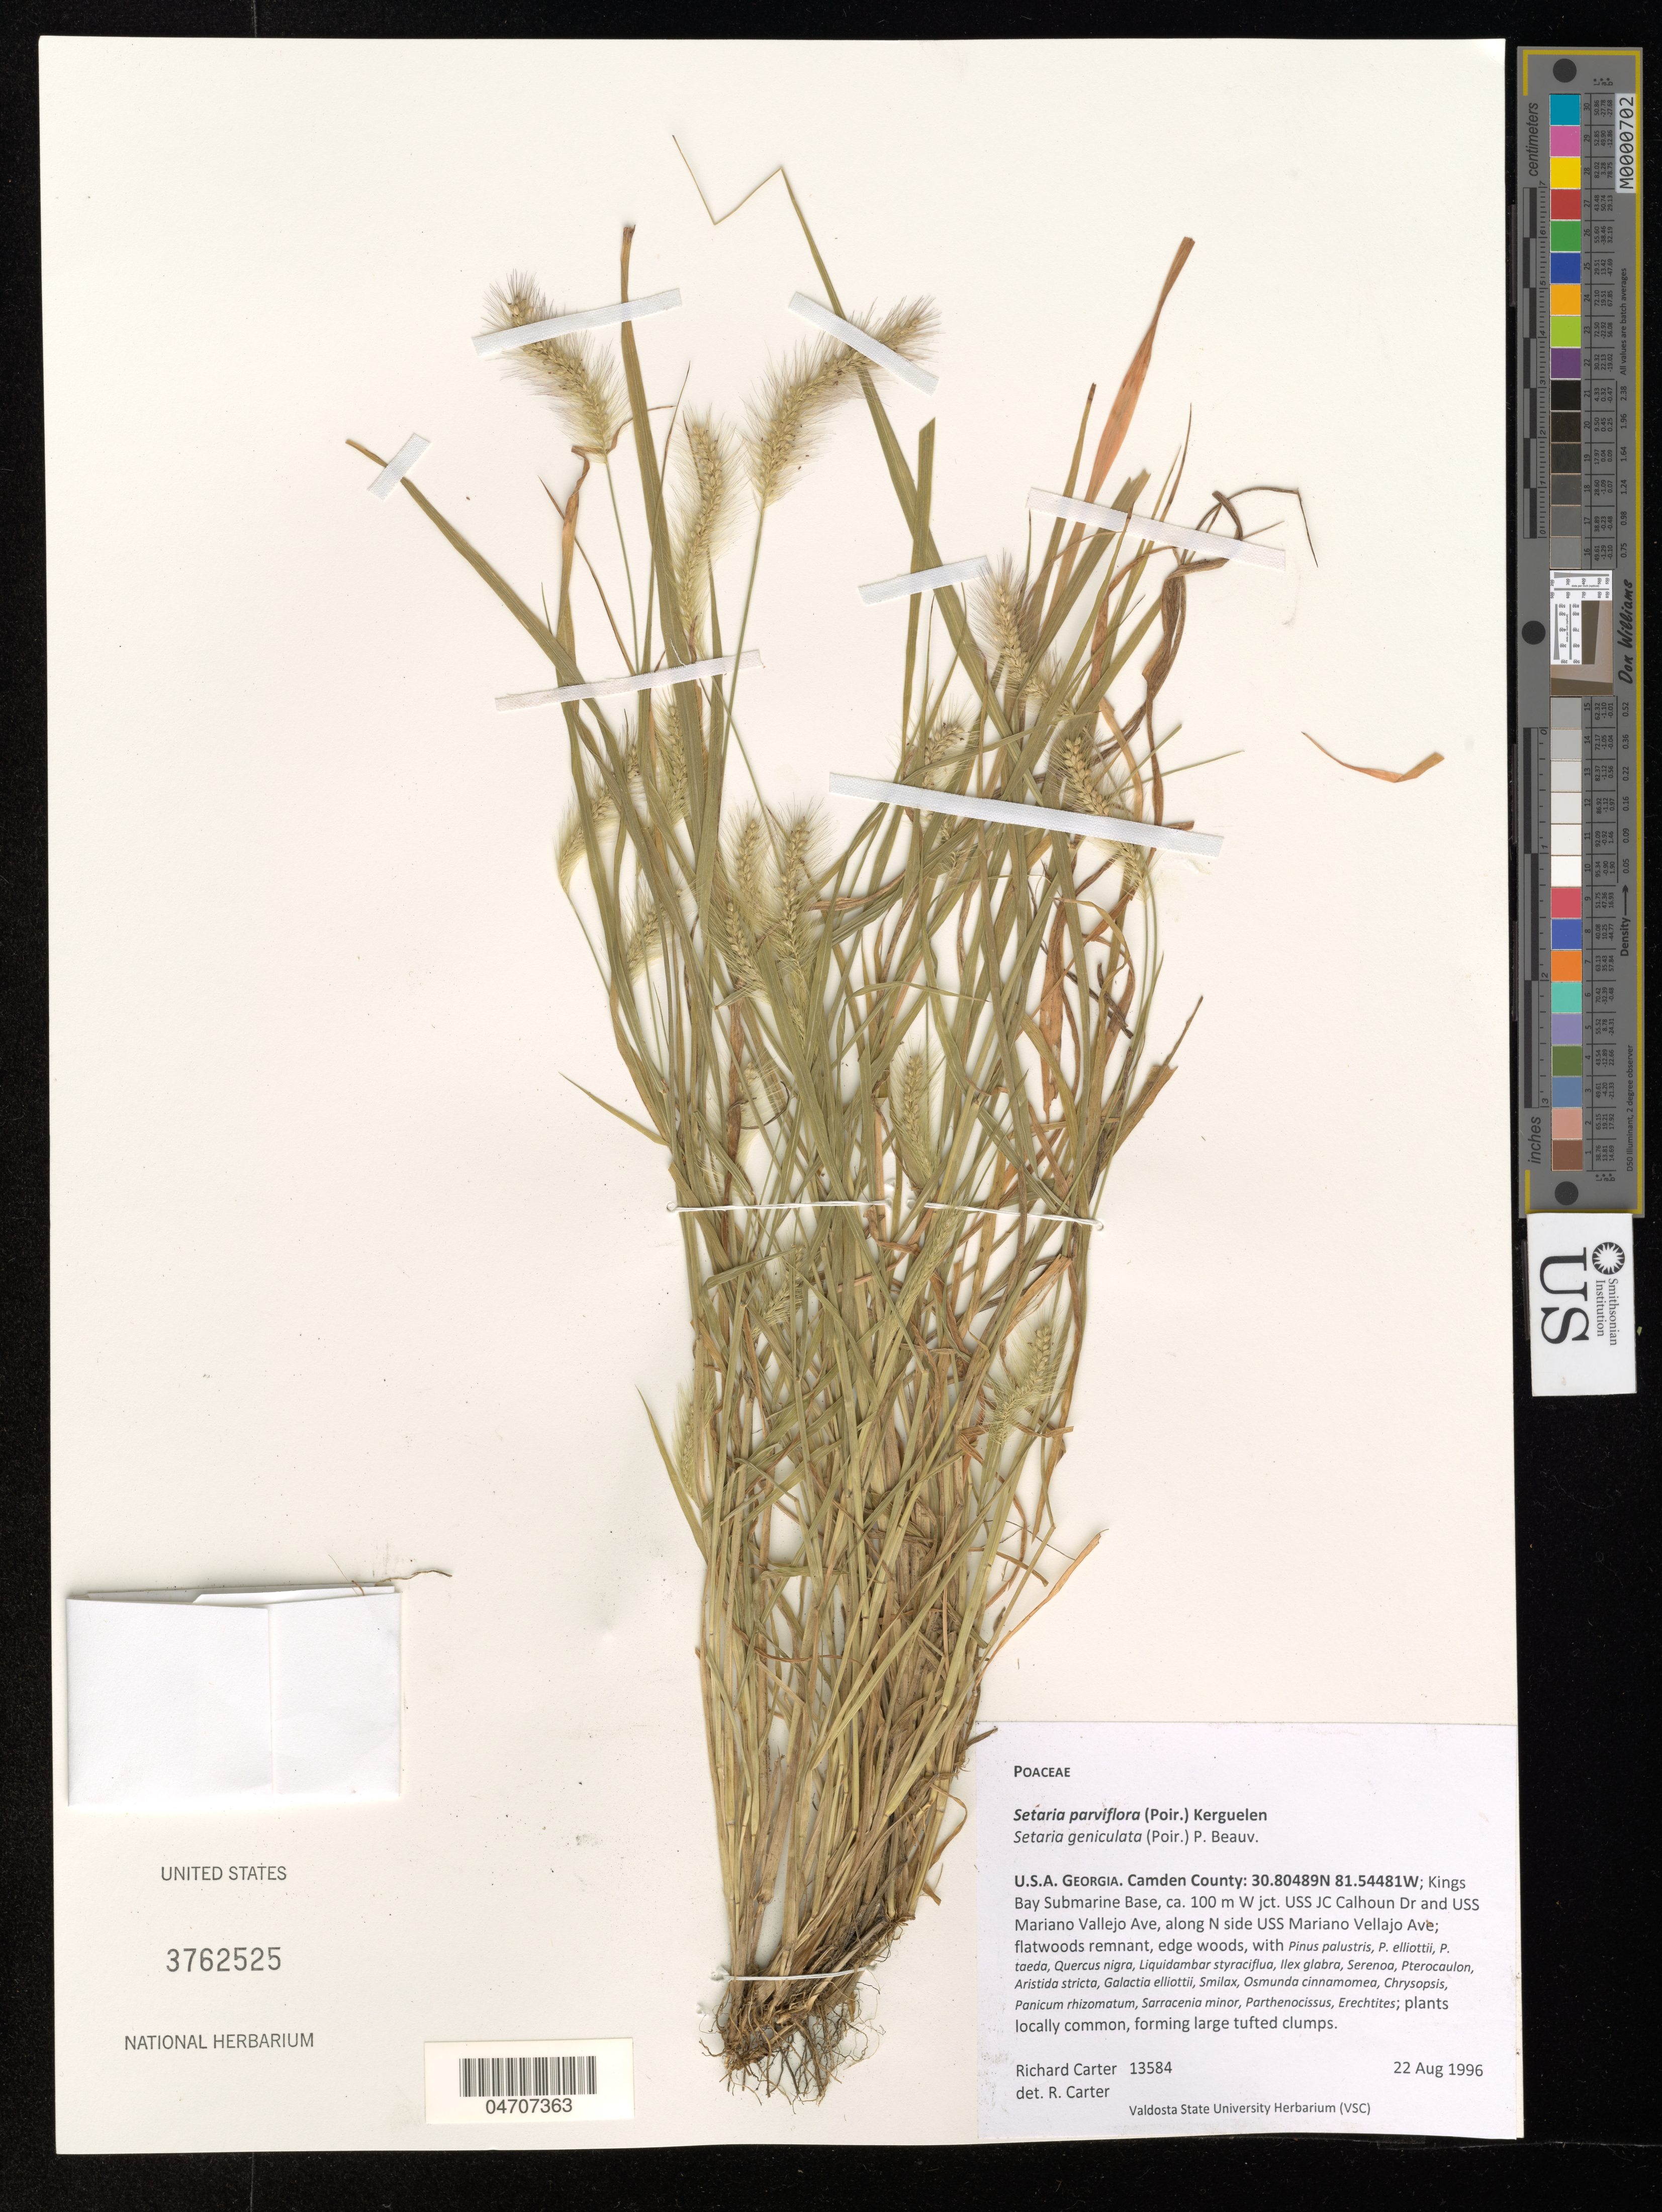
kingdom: Plantae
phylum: Tracheophyta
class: Liliopsida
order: Poales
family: Poaceae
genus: Setaria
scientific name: Setaria parviflora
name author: (Poir.) Kerguélen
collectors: R. Carter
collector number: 13584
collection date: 1996-08-22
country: United States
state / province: Georgia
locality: Camden County: Kings Bay Submarine Base, ca. 100 m W jct. USS JC Calhoun Dr and USS Mariano Vallejo Ave, along N side USS Mariano Vellajo Ave.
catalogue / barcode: US 3762525